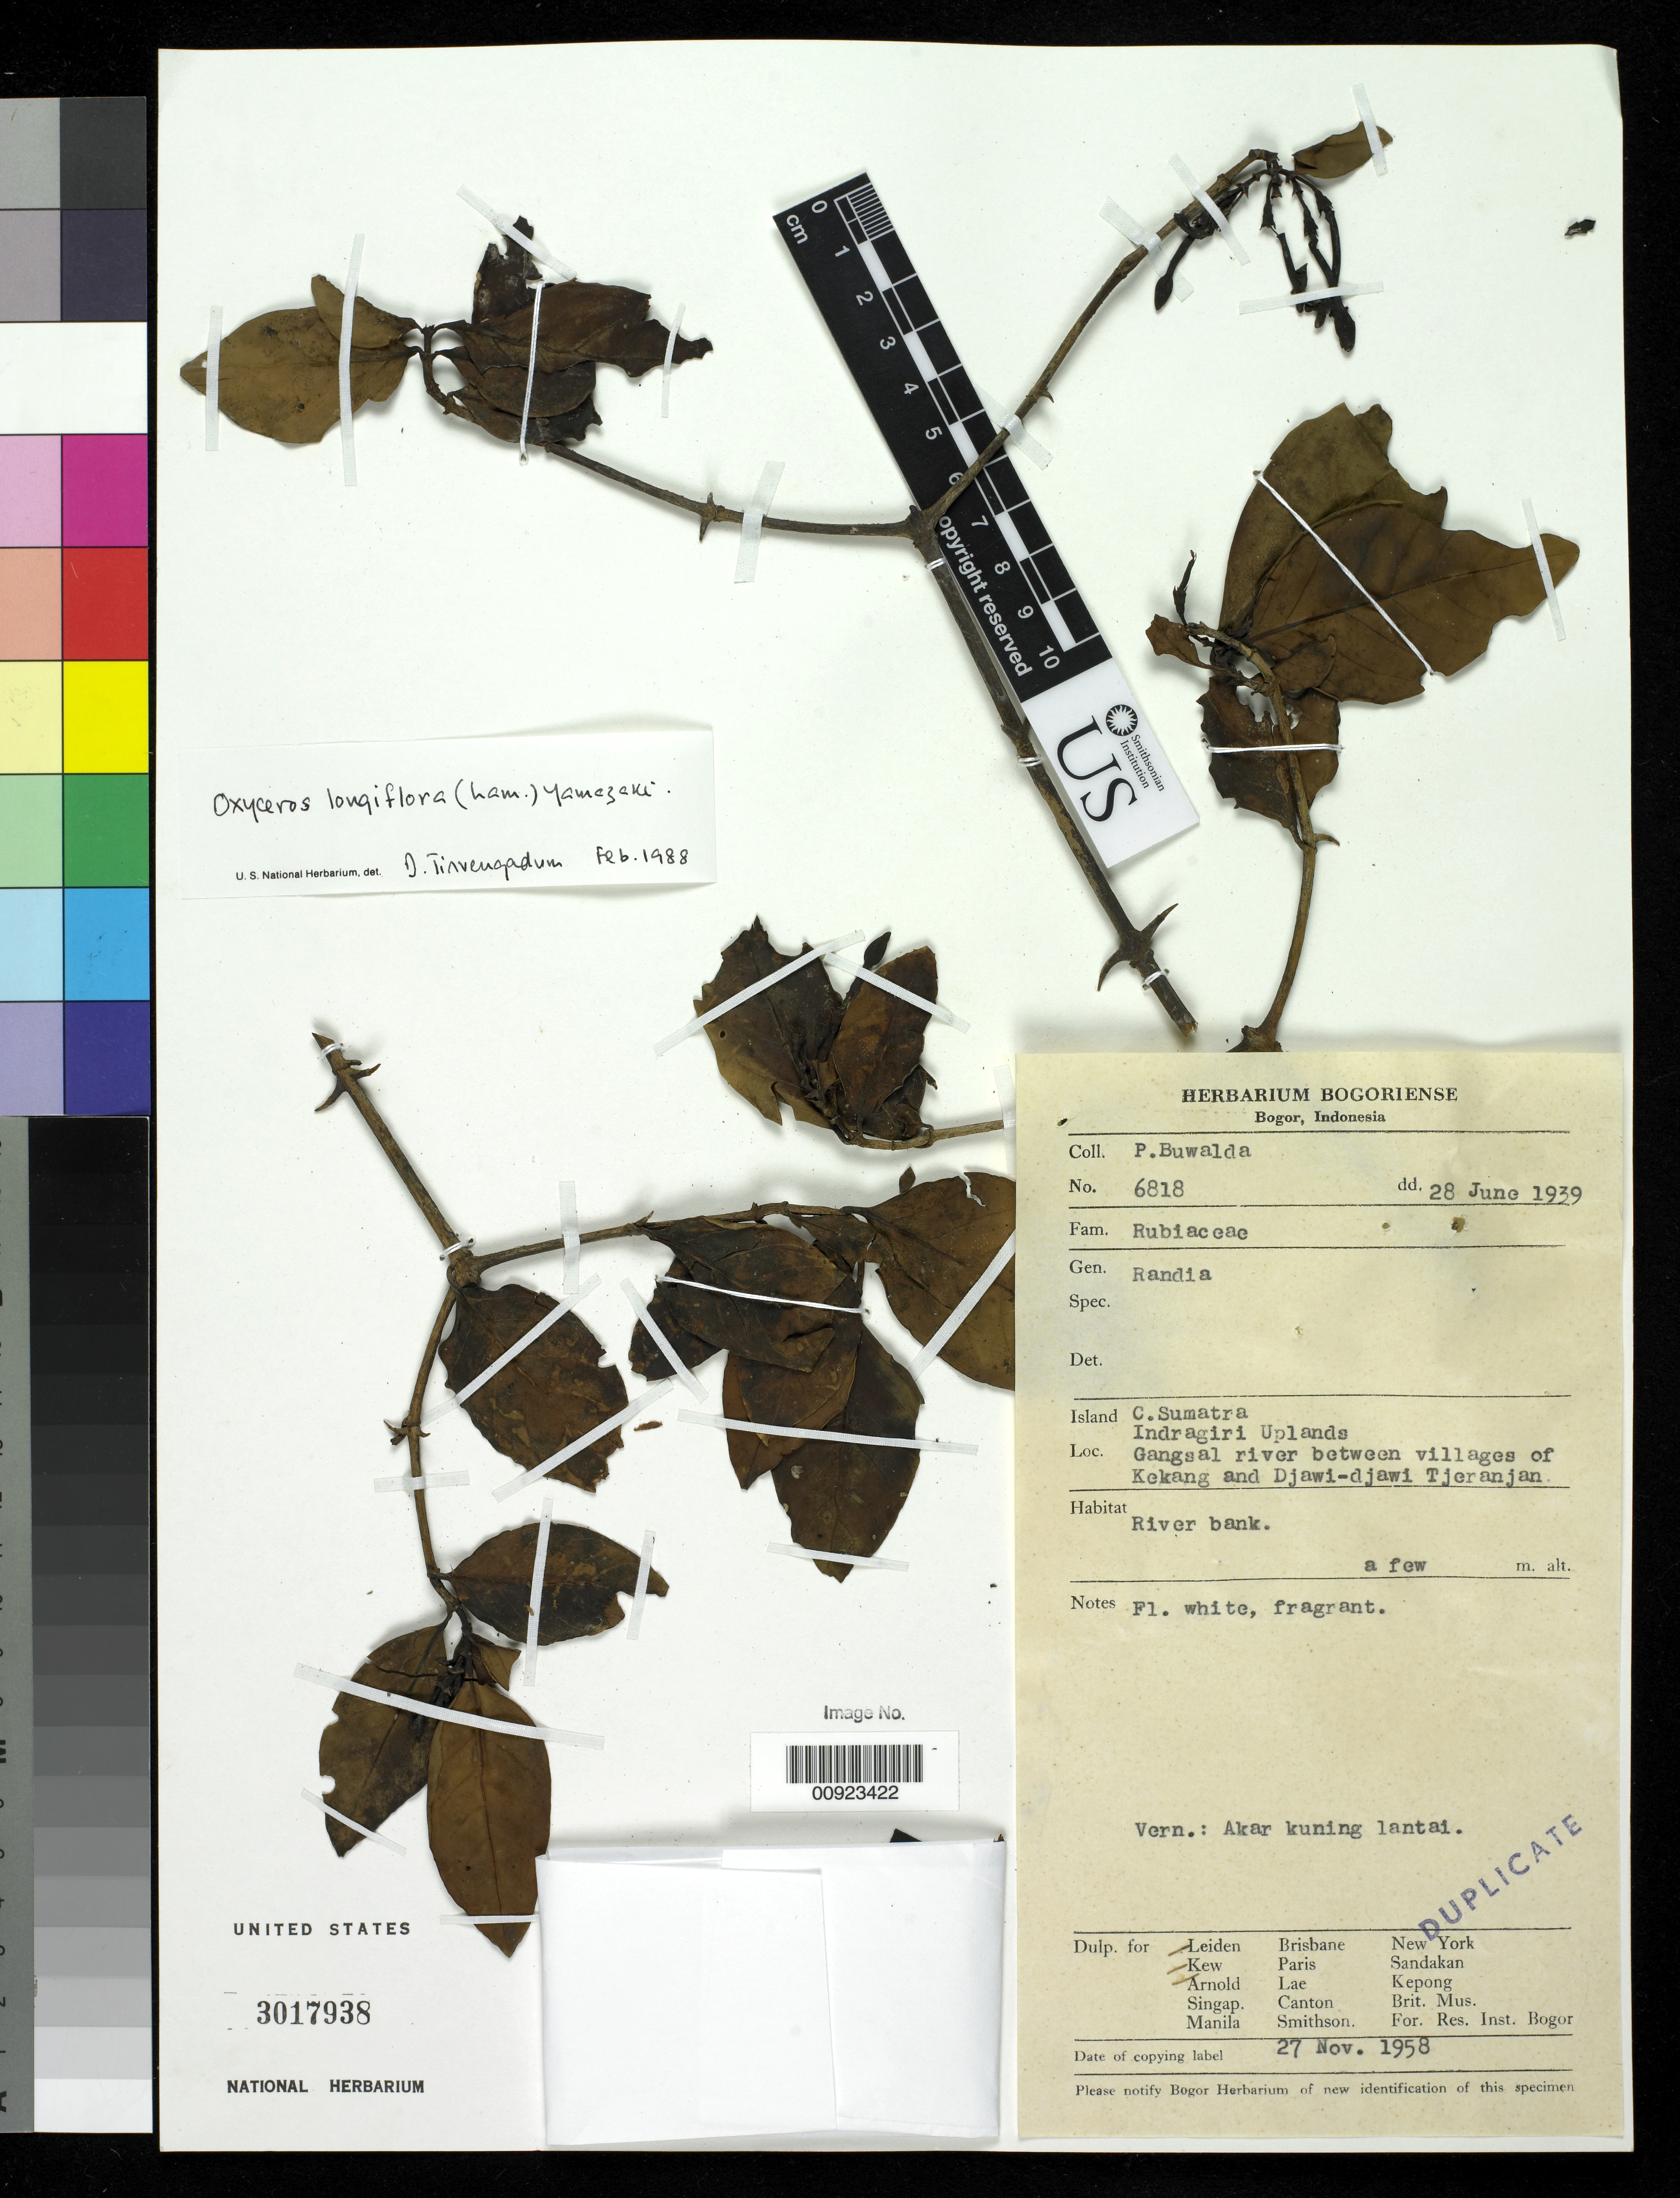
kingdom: Plantae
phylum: Tracheophyta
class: Magnoliopsida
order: Gentianales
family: Rubiaceae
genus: Oxyceros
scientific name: Oxyceros longiflora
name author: (Lam.) Yamaz.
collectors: P. Buwalda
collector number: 6818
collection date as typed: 28 Jun 1939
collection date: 1939-06-28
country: Indonesia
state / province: Sumatra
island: Sumatra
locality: Indragiri Uplands, Gangsal river between villages of Kekang and Djawi-djawi Tjeranjan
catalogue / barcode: US 3017938